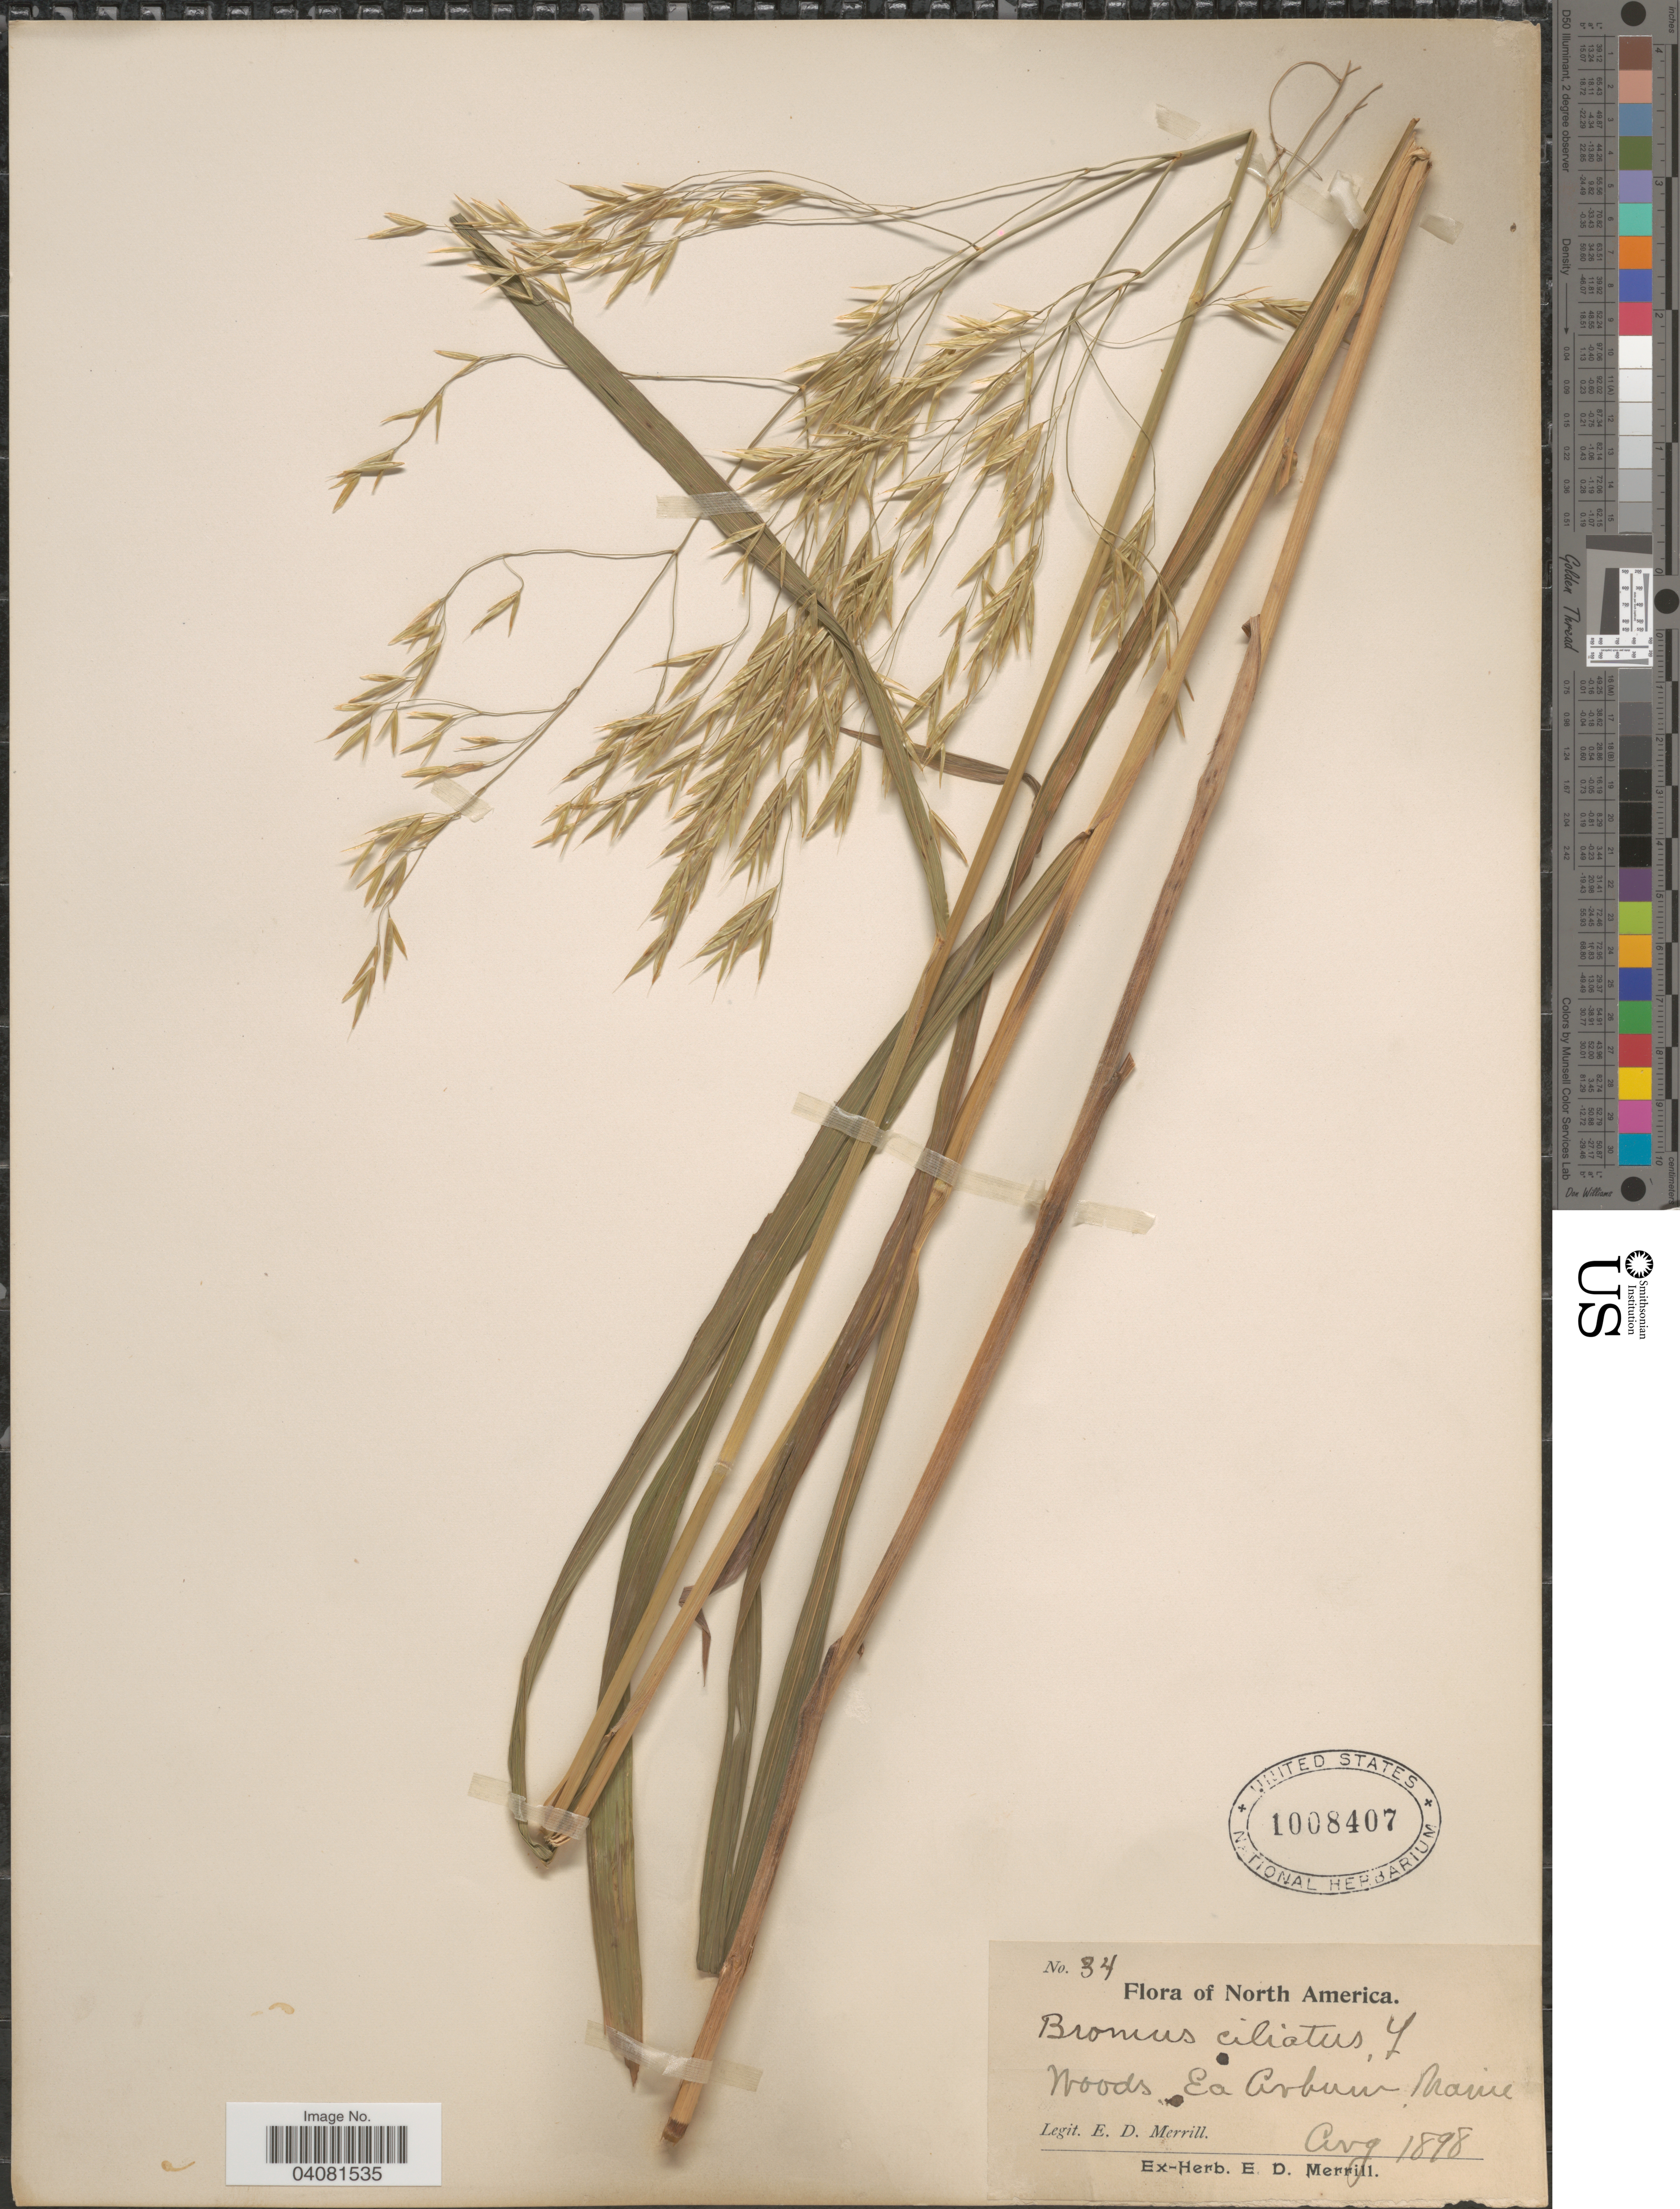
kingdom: Plantae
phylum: Tracheophyta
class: Liliopsida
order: Poales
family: Poaceae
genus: Bromus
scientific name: Bromus ciliatus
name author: L.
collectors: E. D. Merrill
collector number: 34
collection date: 1898-08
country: United States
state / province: Maine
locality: Ea Auburn.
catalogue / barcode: US 1008407